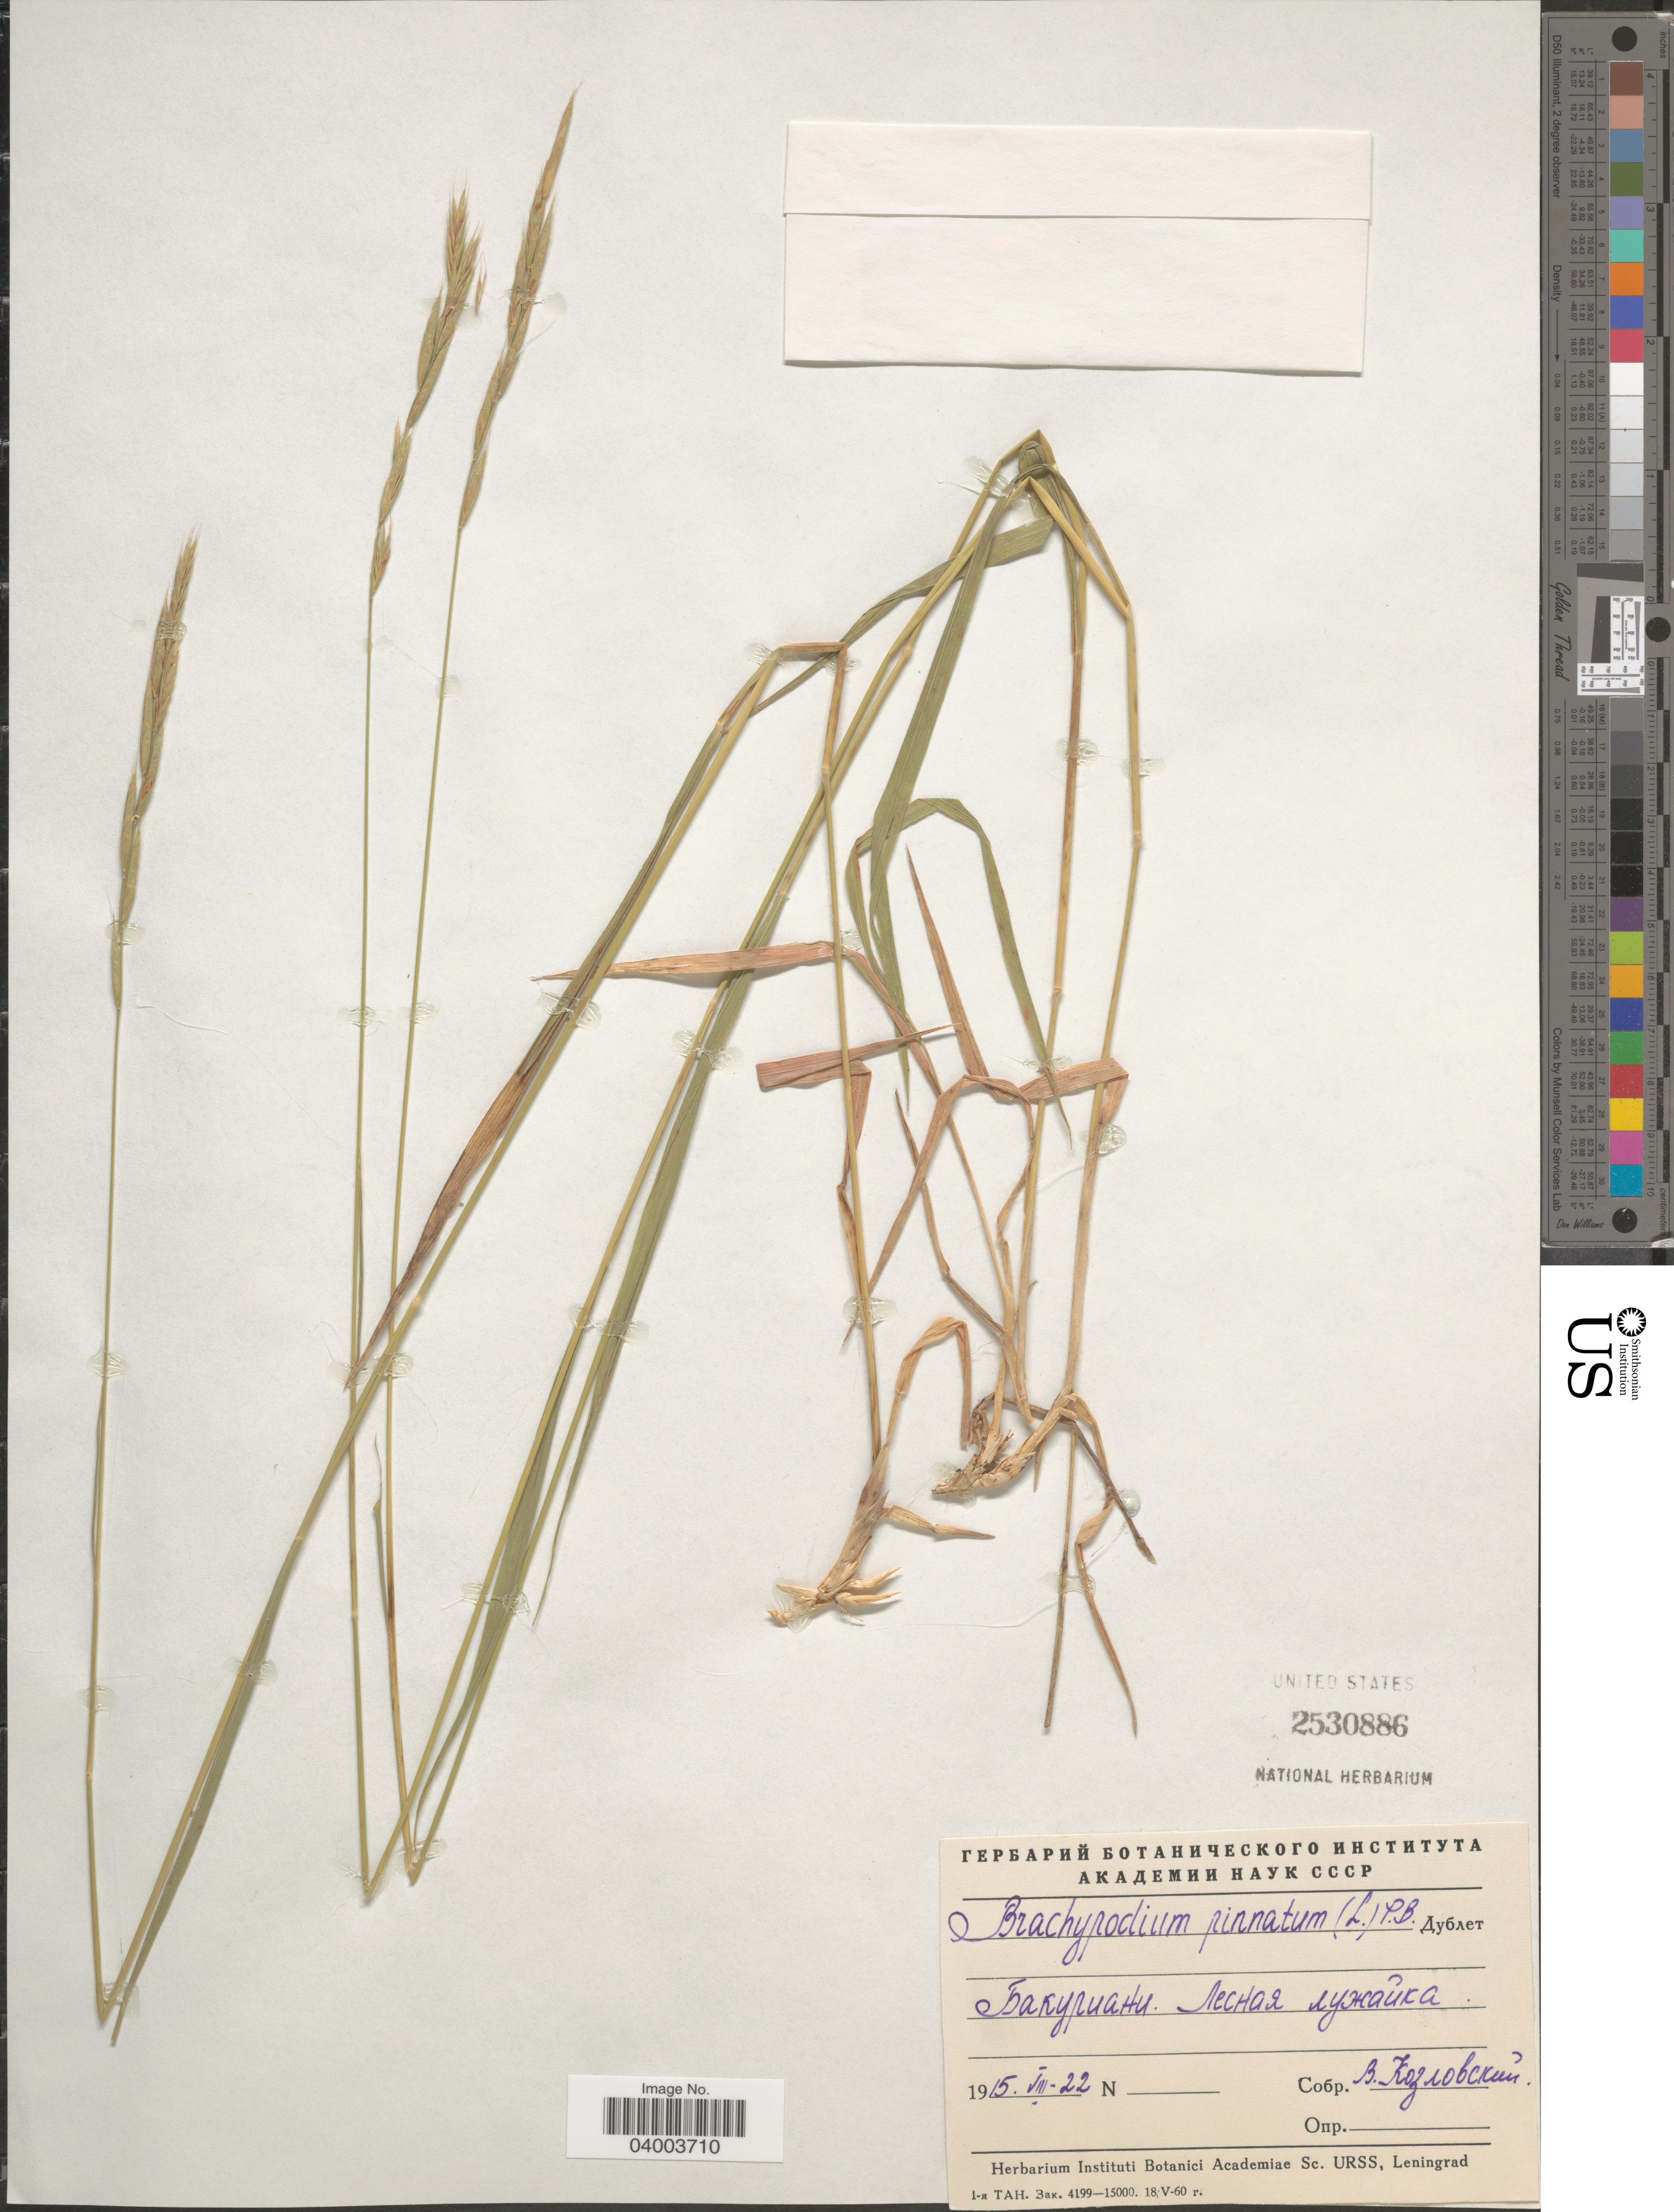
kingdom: Plantae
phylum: Tracheophyta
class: Liliopsida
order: Poales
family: Poaceae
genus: Brachypodium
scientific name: Brachypodium pinnatum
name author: (L.) P. Beauv.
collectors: V. Kozlovskiy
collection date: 1915-08-22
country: Georgia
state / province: Samtskhe-Javakheti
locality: Bakuriani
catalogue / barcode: US 2530886